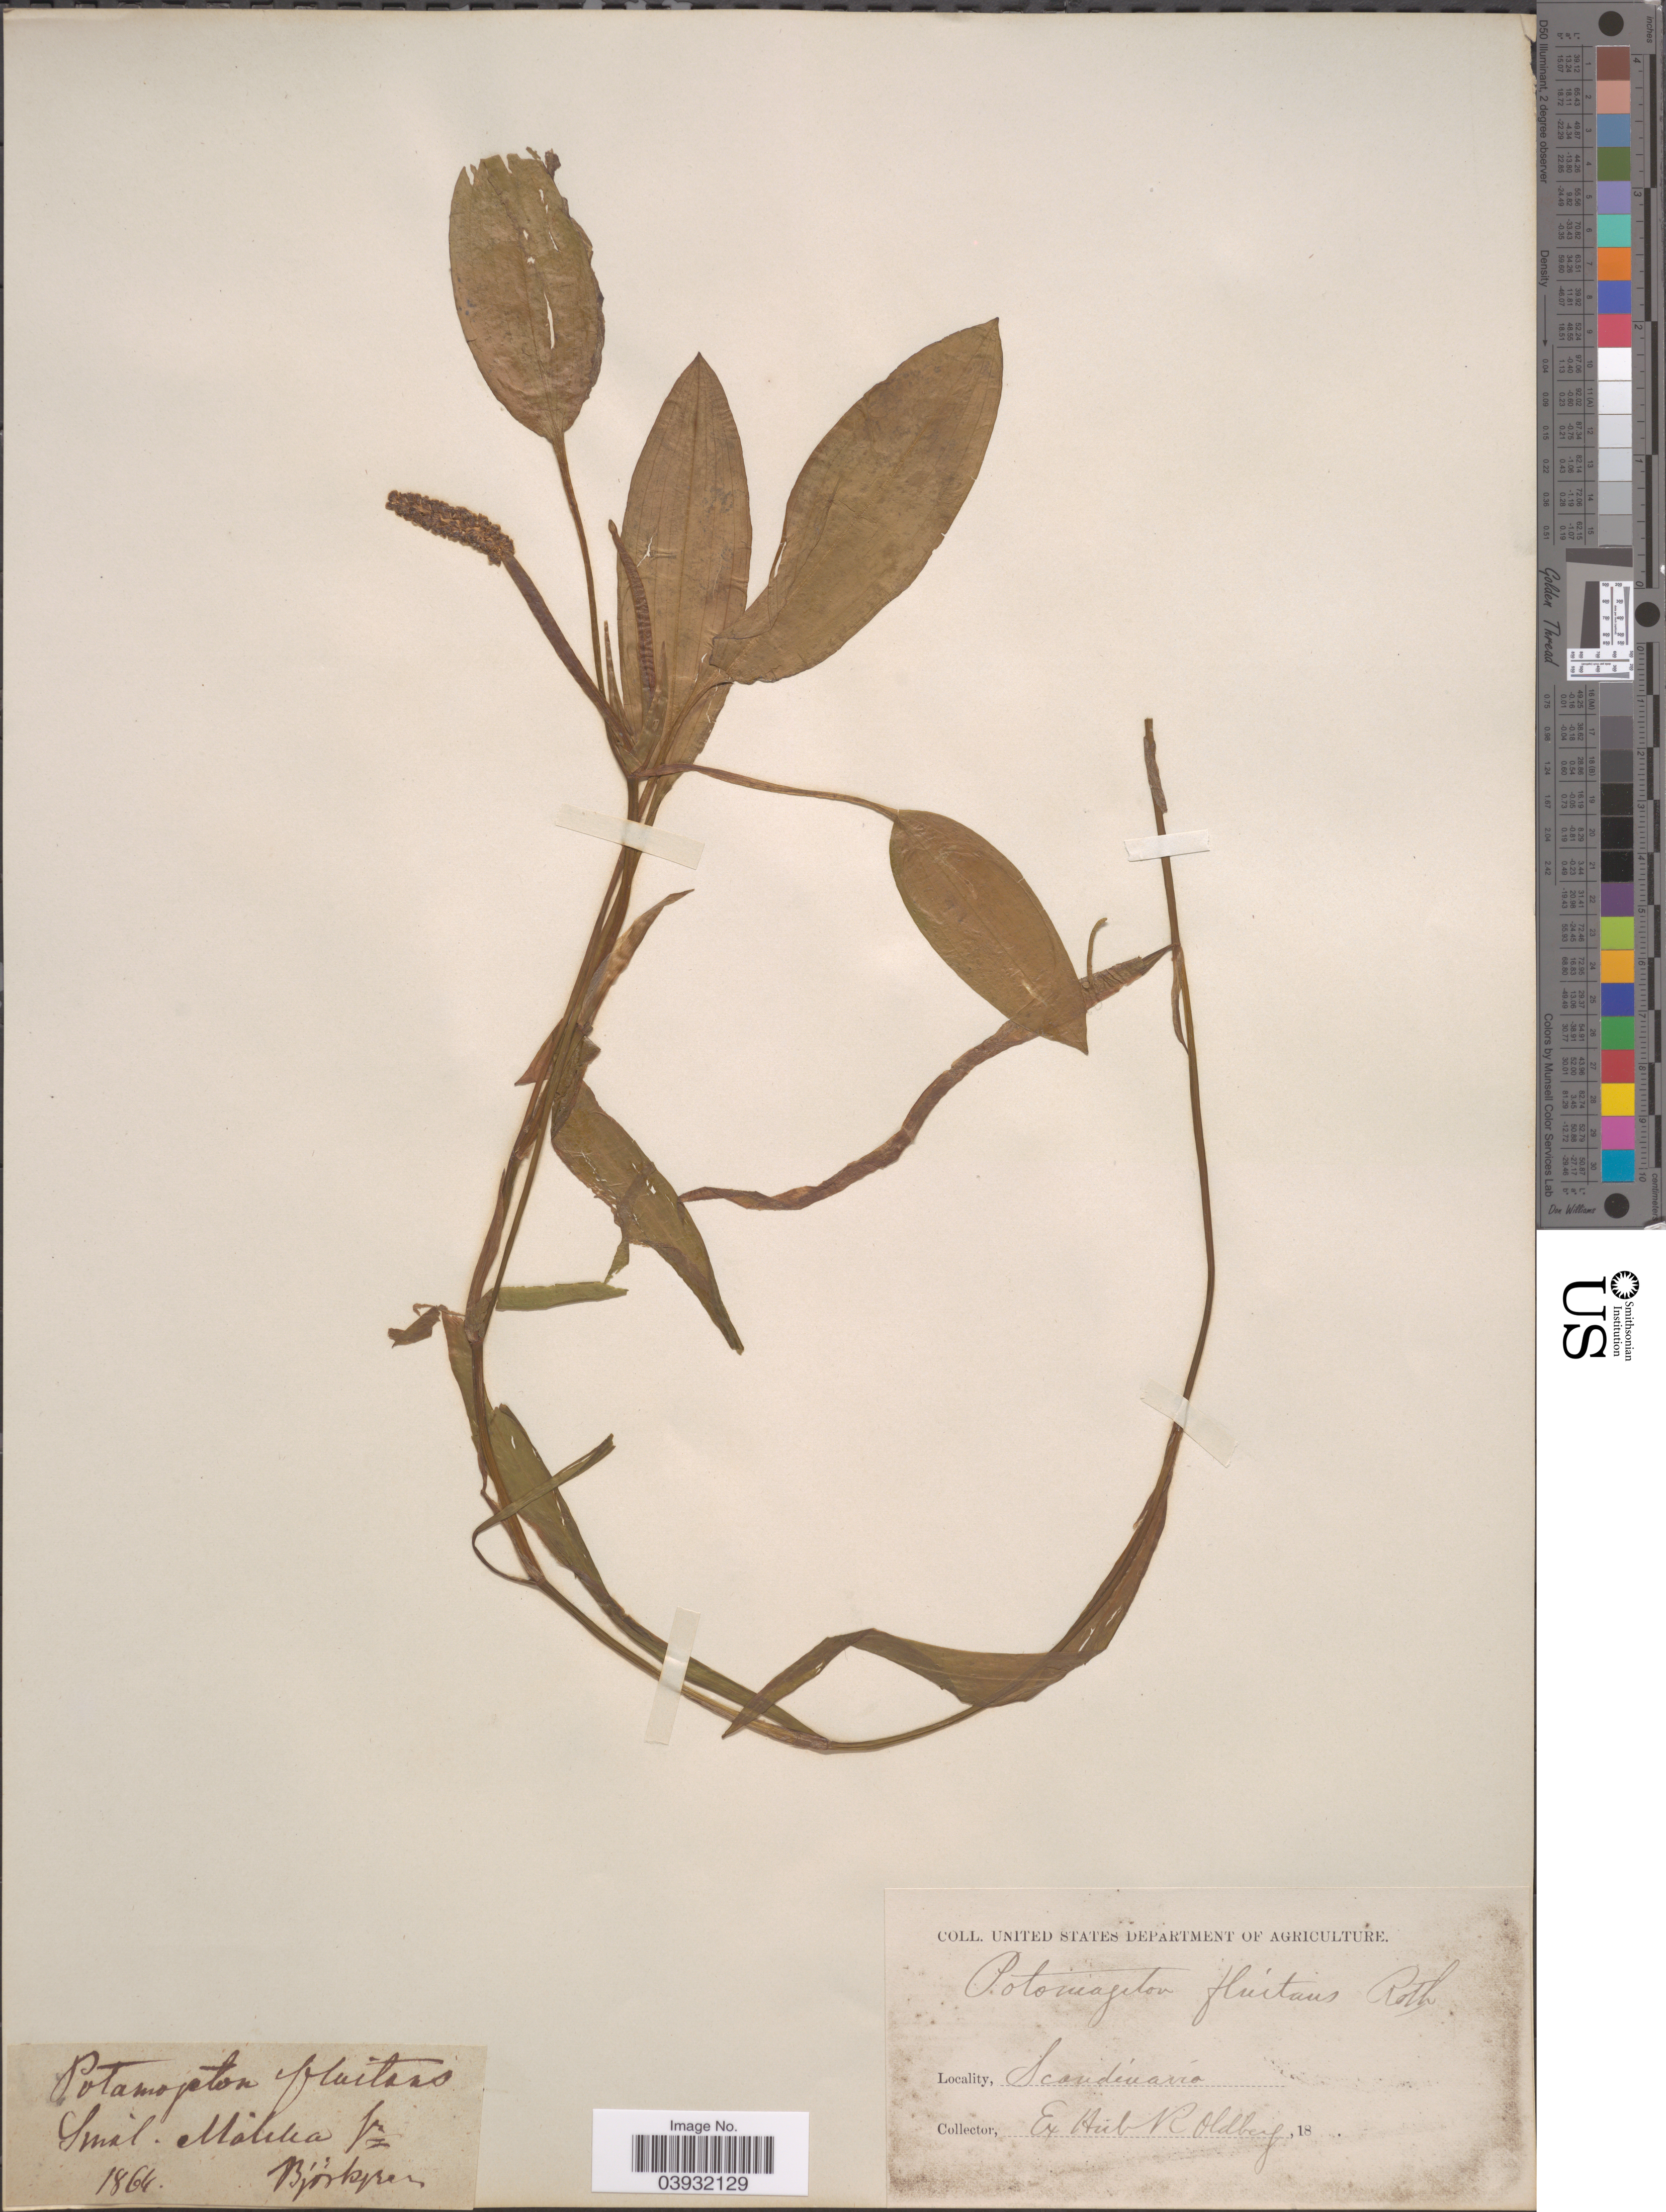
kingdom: Plantae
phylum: Tracheophyta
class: Liliopsida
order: Alismatales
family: Potamogetonaceae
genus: Potamogeton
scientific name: Potamogeton fluitans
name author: Roth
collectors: Björkgren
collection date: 1864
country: Sweden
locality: Scandinavia. Smal, Målilla.